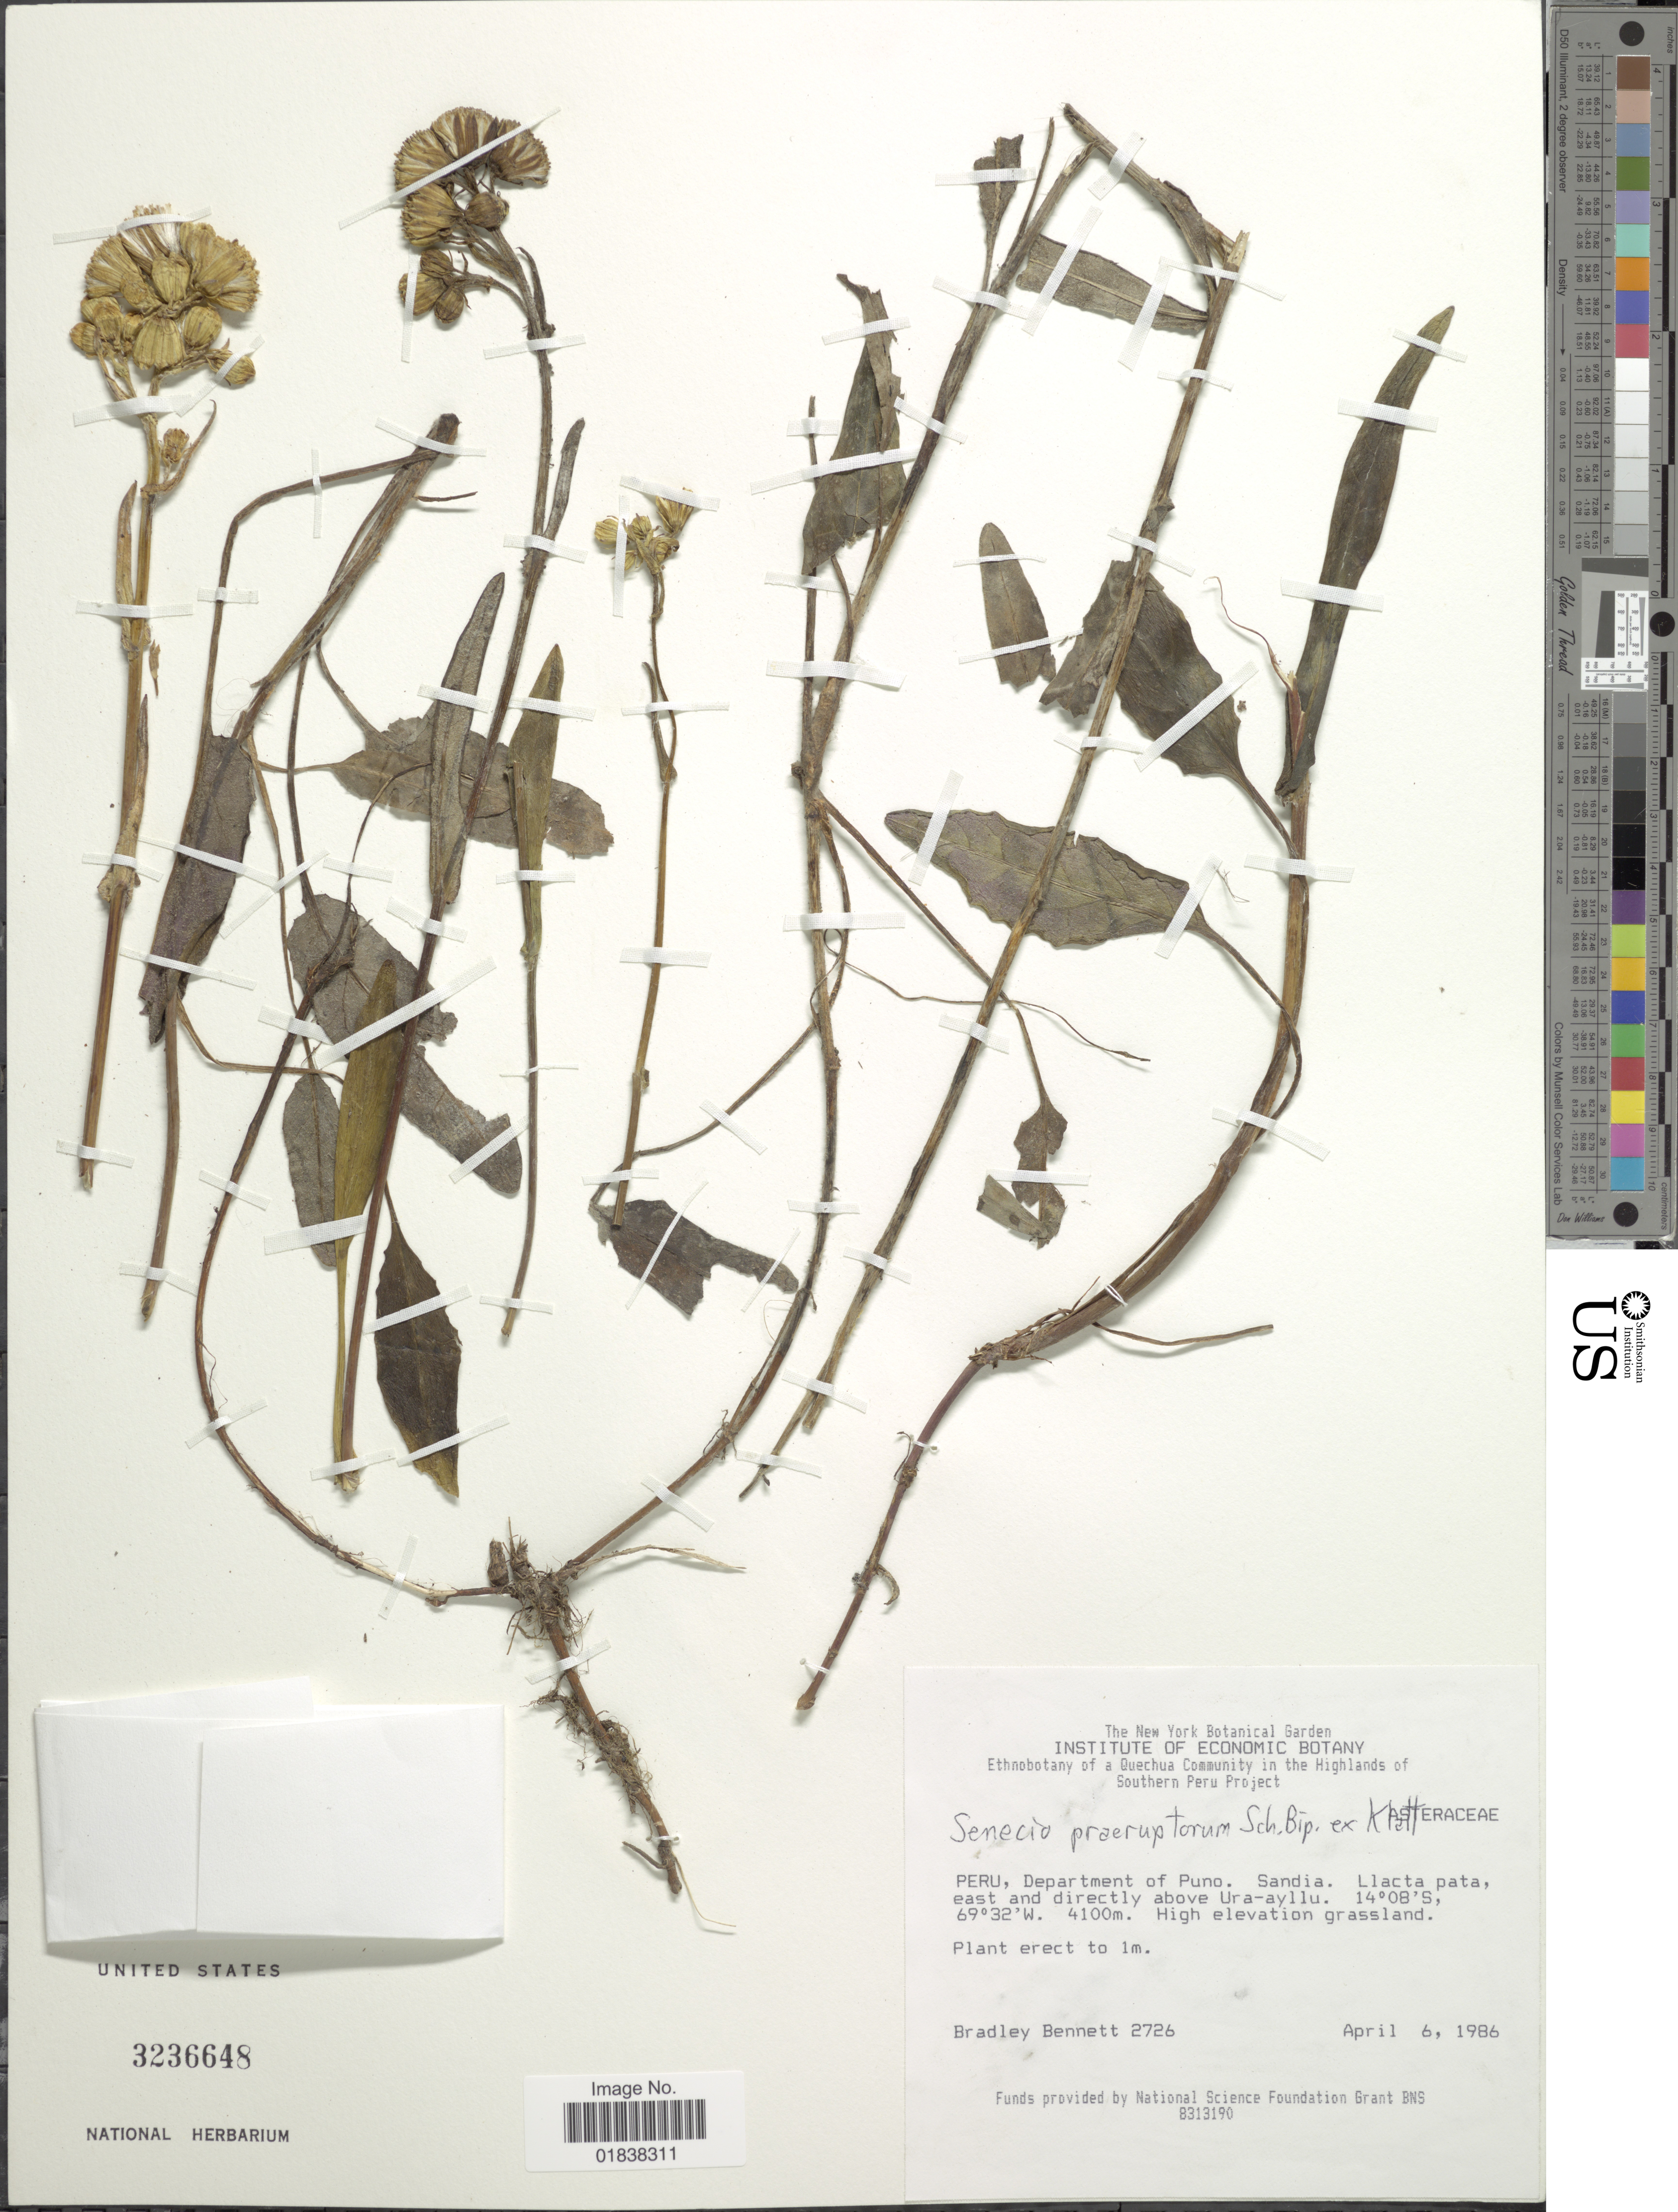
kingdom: Plantae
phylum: Tracheophyta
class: Magnoliopsida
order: Asterales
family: Asteraceae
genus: Senecio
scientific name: Senecio praeruptorum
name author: Sch. Bip. ex Klatt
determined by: Salomon, Luciana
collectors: B. Bennett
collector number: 2726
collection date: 1986-04-06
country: Peru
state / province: Puno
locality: Sandia, Llacta pata, east and directly above Ura-ayllu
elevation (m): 4100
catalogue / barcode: US 3236648